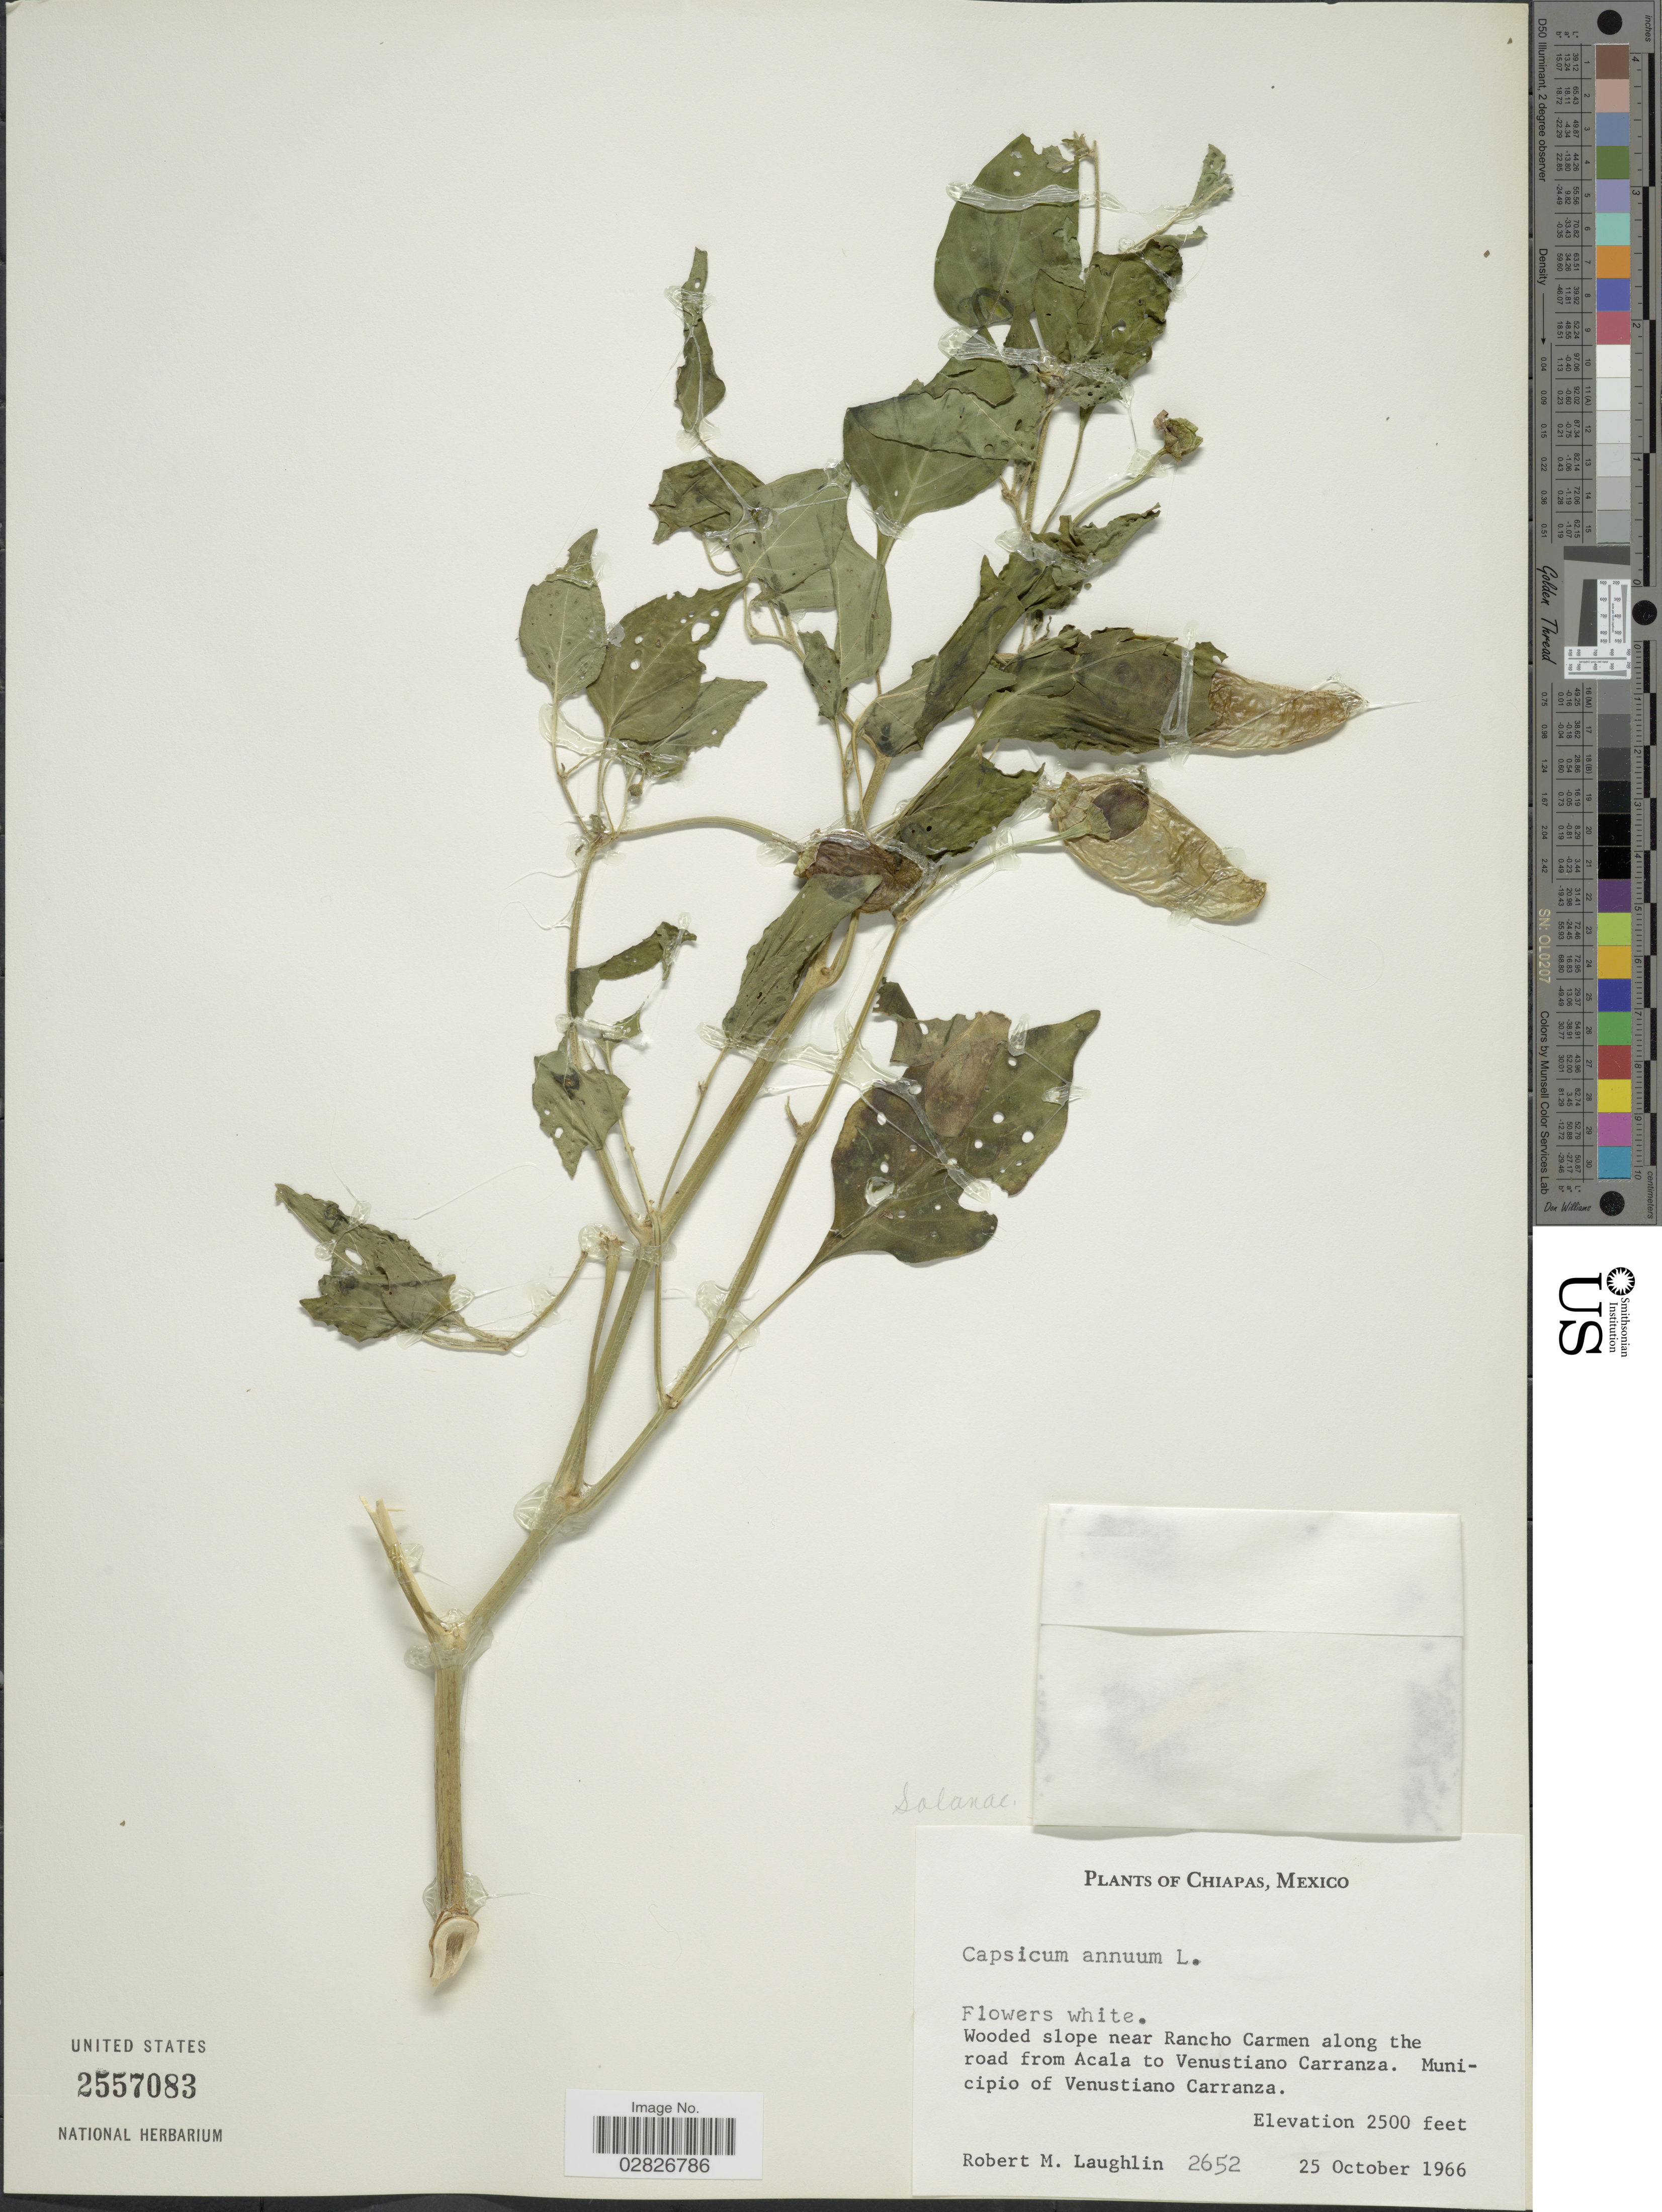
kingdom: Plantae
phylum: Tracheophyta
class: Magnoliopsida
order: Solanales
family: Solanaceae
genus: Capsicum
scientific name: Capsicum annuum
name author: L.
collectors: R. M. Laughlin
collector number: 2652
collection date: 1966-10-25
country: Mexico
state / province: Chiapas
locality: Wooded slope near Rancho Carmen along the road from Acala to Venustiano Carranza, Municipio of Venustiano Carranca.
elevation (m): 762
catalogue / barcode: US 2557083